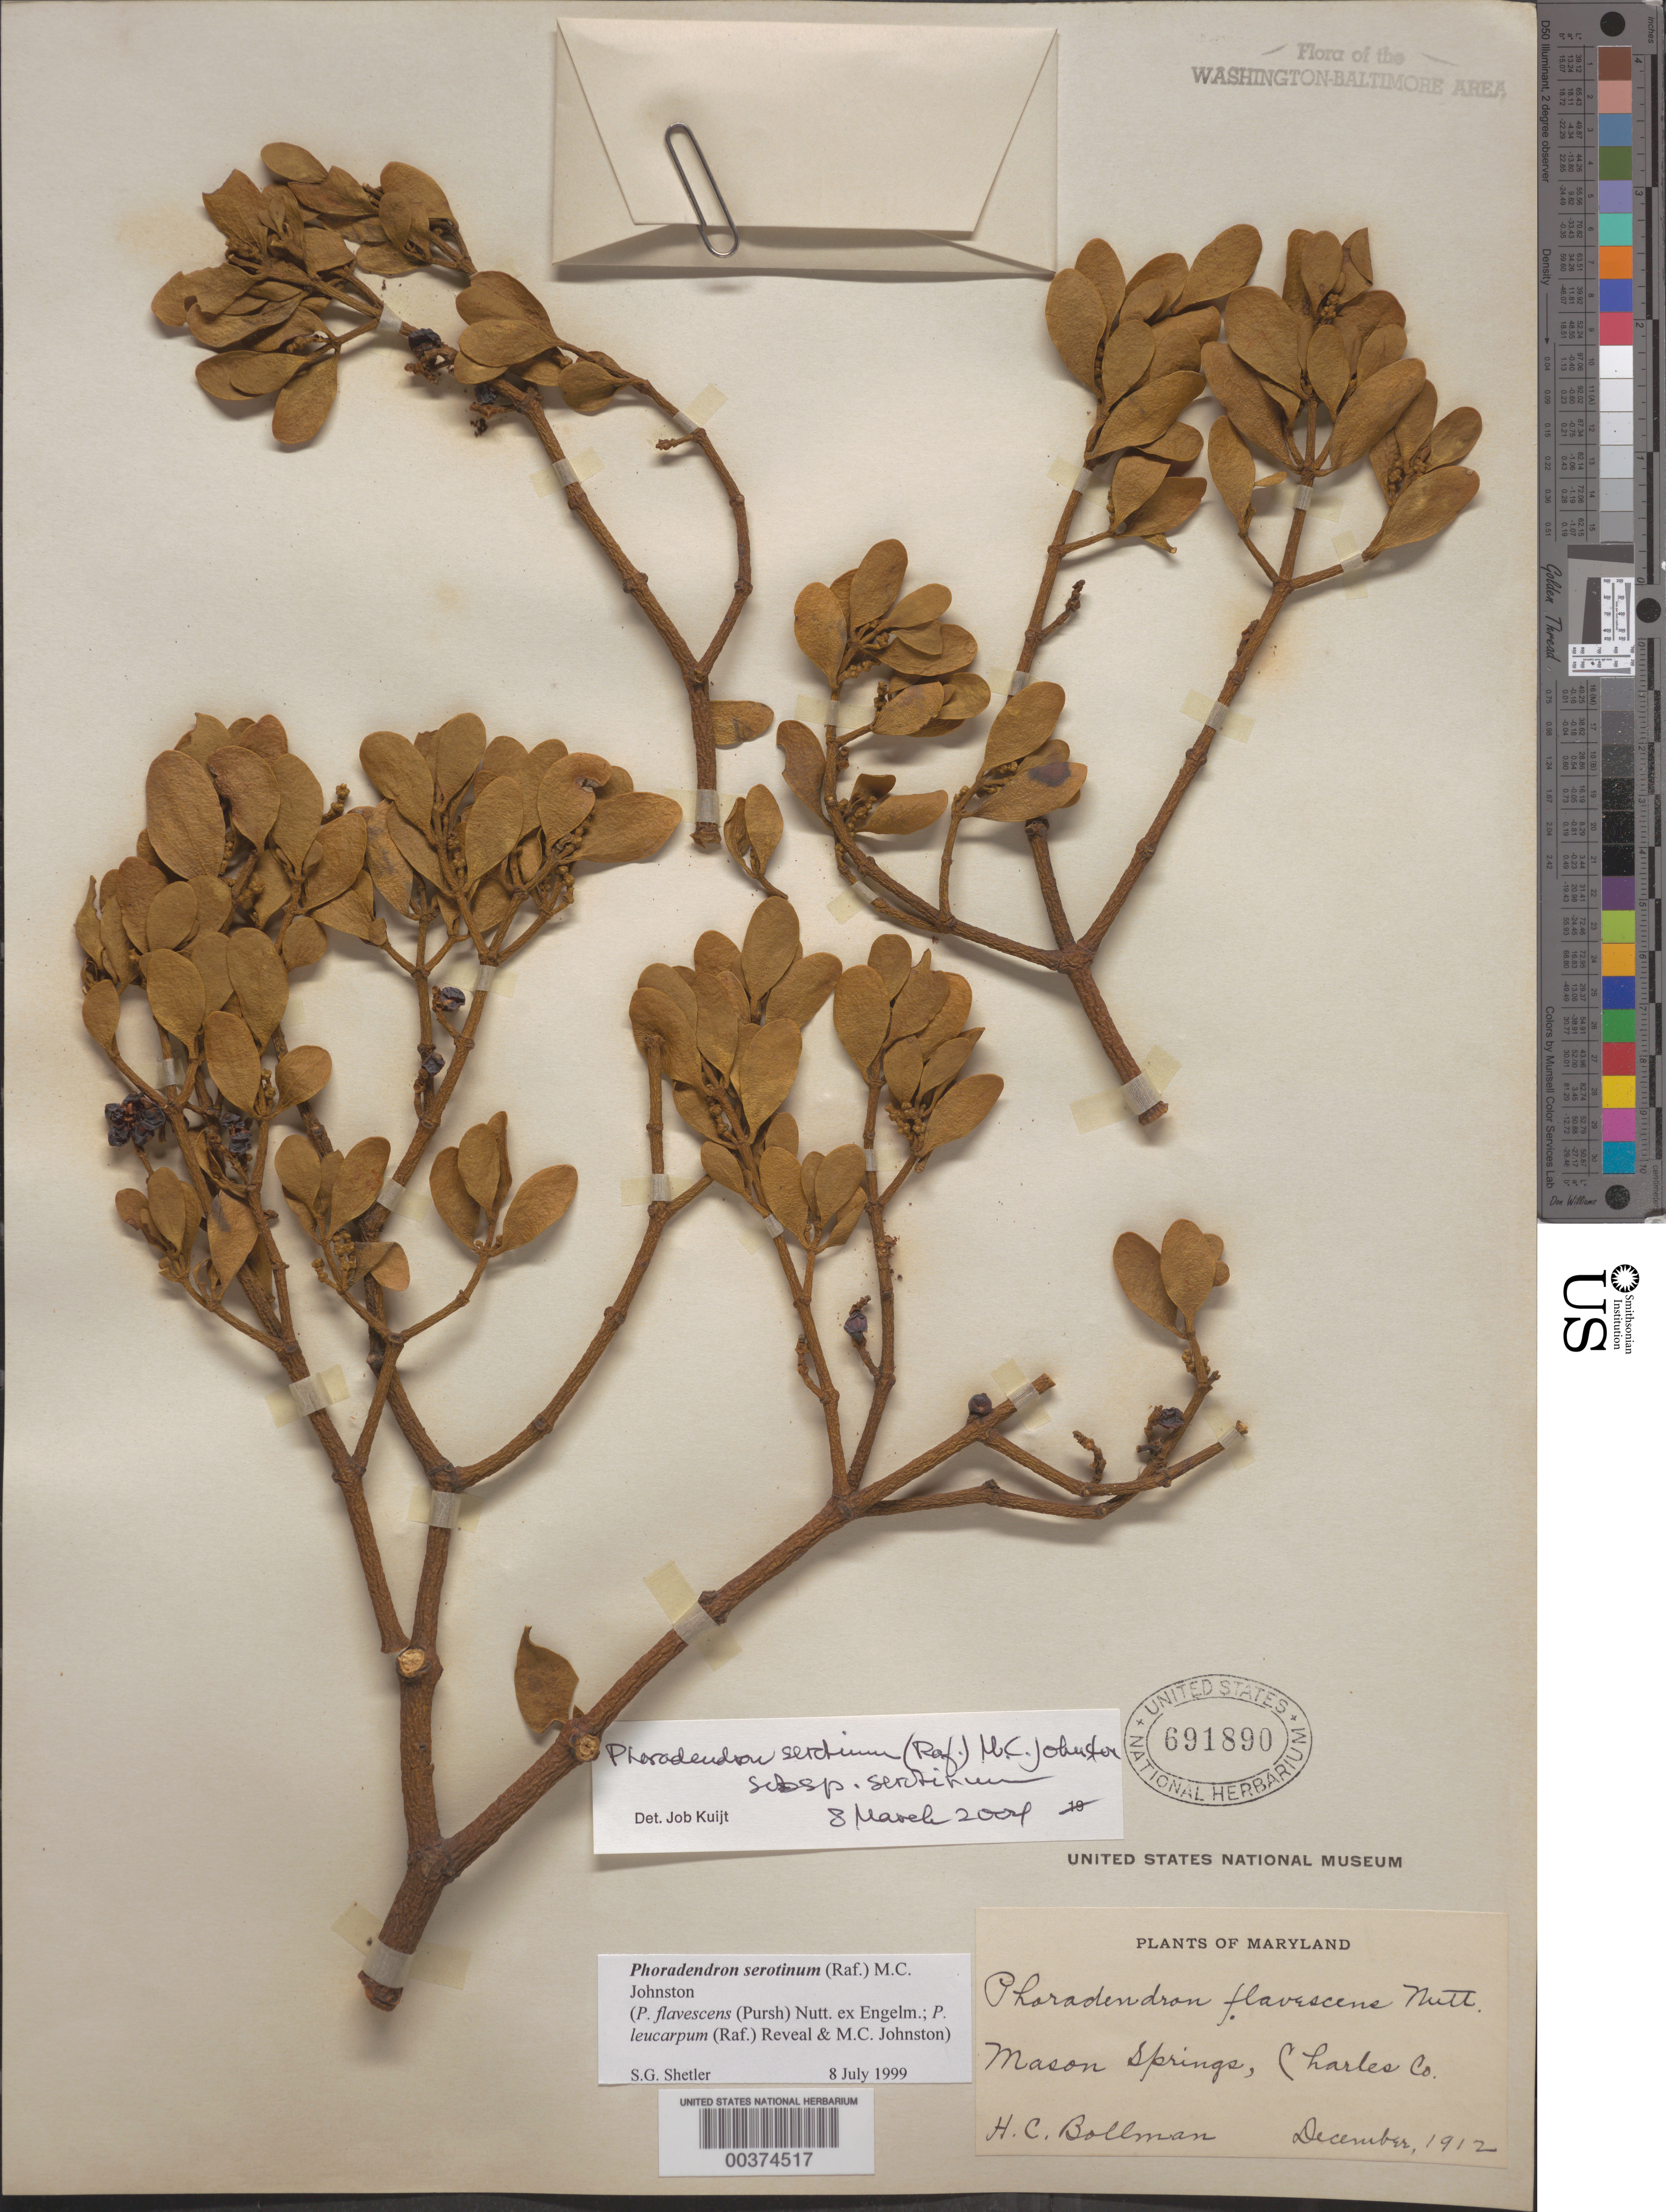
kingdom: Plantae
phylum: Tracheophyta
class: Magnoliopsida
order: Santalales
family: Viscaceae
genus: Phoradendron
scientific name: Phoradendron serotinum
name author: (Raf.) M.C. Johnst.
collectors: H. C. Bollman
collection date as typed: Dec 1912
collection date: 1912-12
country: United States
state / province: Maryland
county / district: Charles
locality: Mason Springs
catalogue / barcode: US 691890